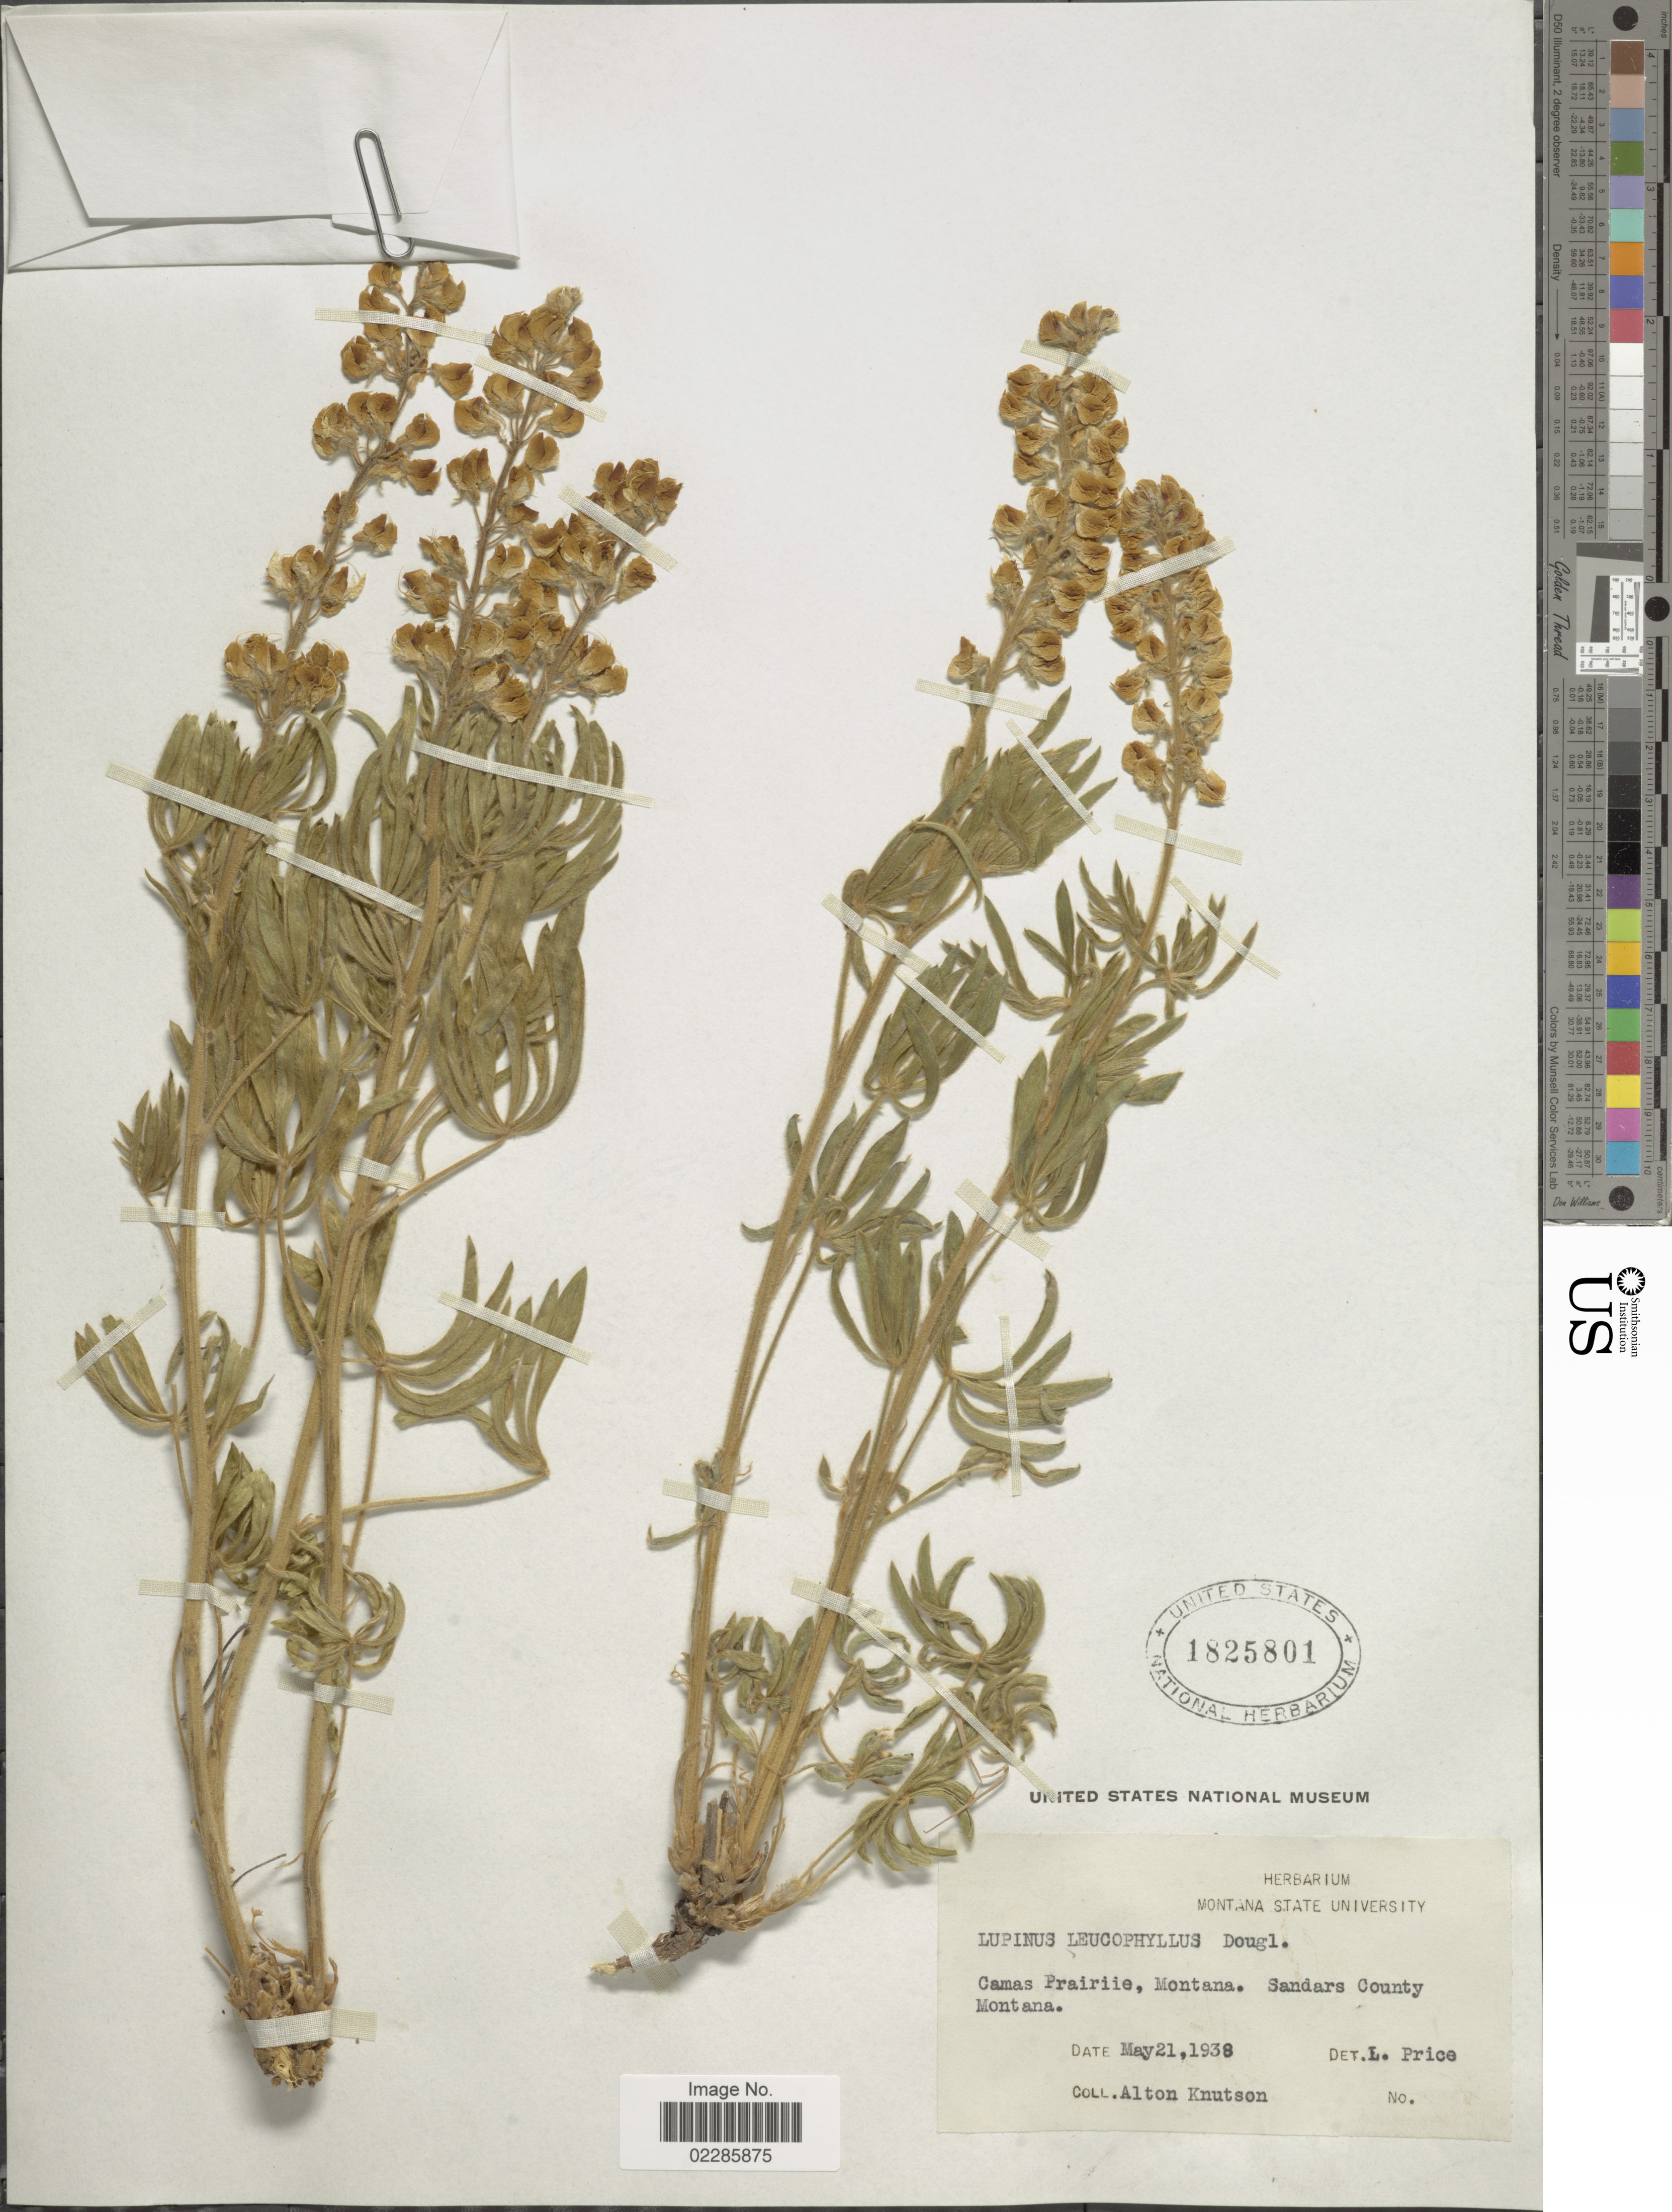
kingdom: Plantae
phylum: Tracheophyta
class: Magnoliopsida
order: Fabales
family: Fabaceae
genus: Lupinus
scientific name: Lupinus leucophyllus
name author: Douglas ex Lindl.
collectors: A. Knutson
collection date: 1938-05-21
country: United States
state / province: Montana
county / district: Sanders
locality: Camas Prairiie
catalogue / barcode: US 1825801